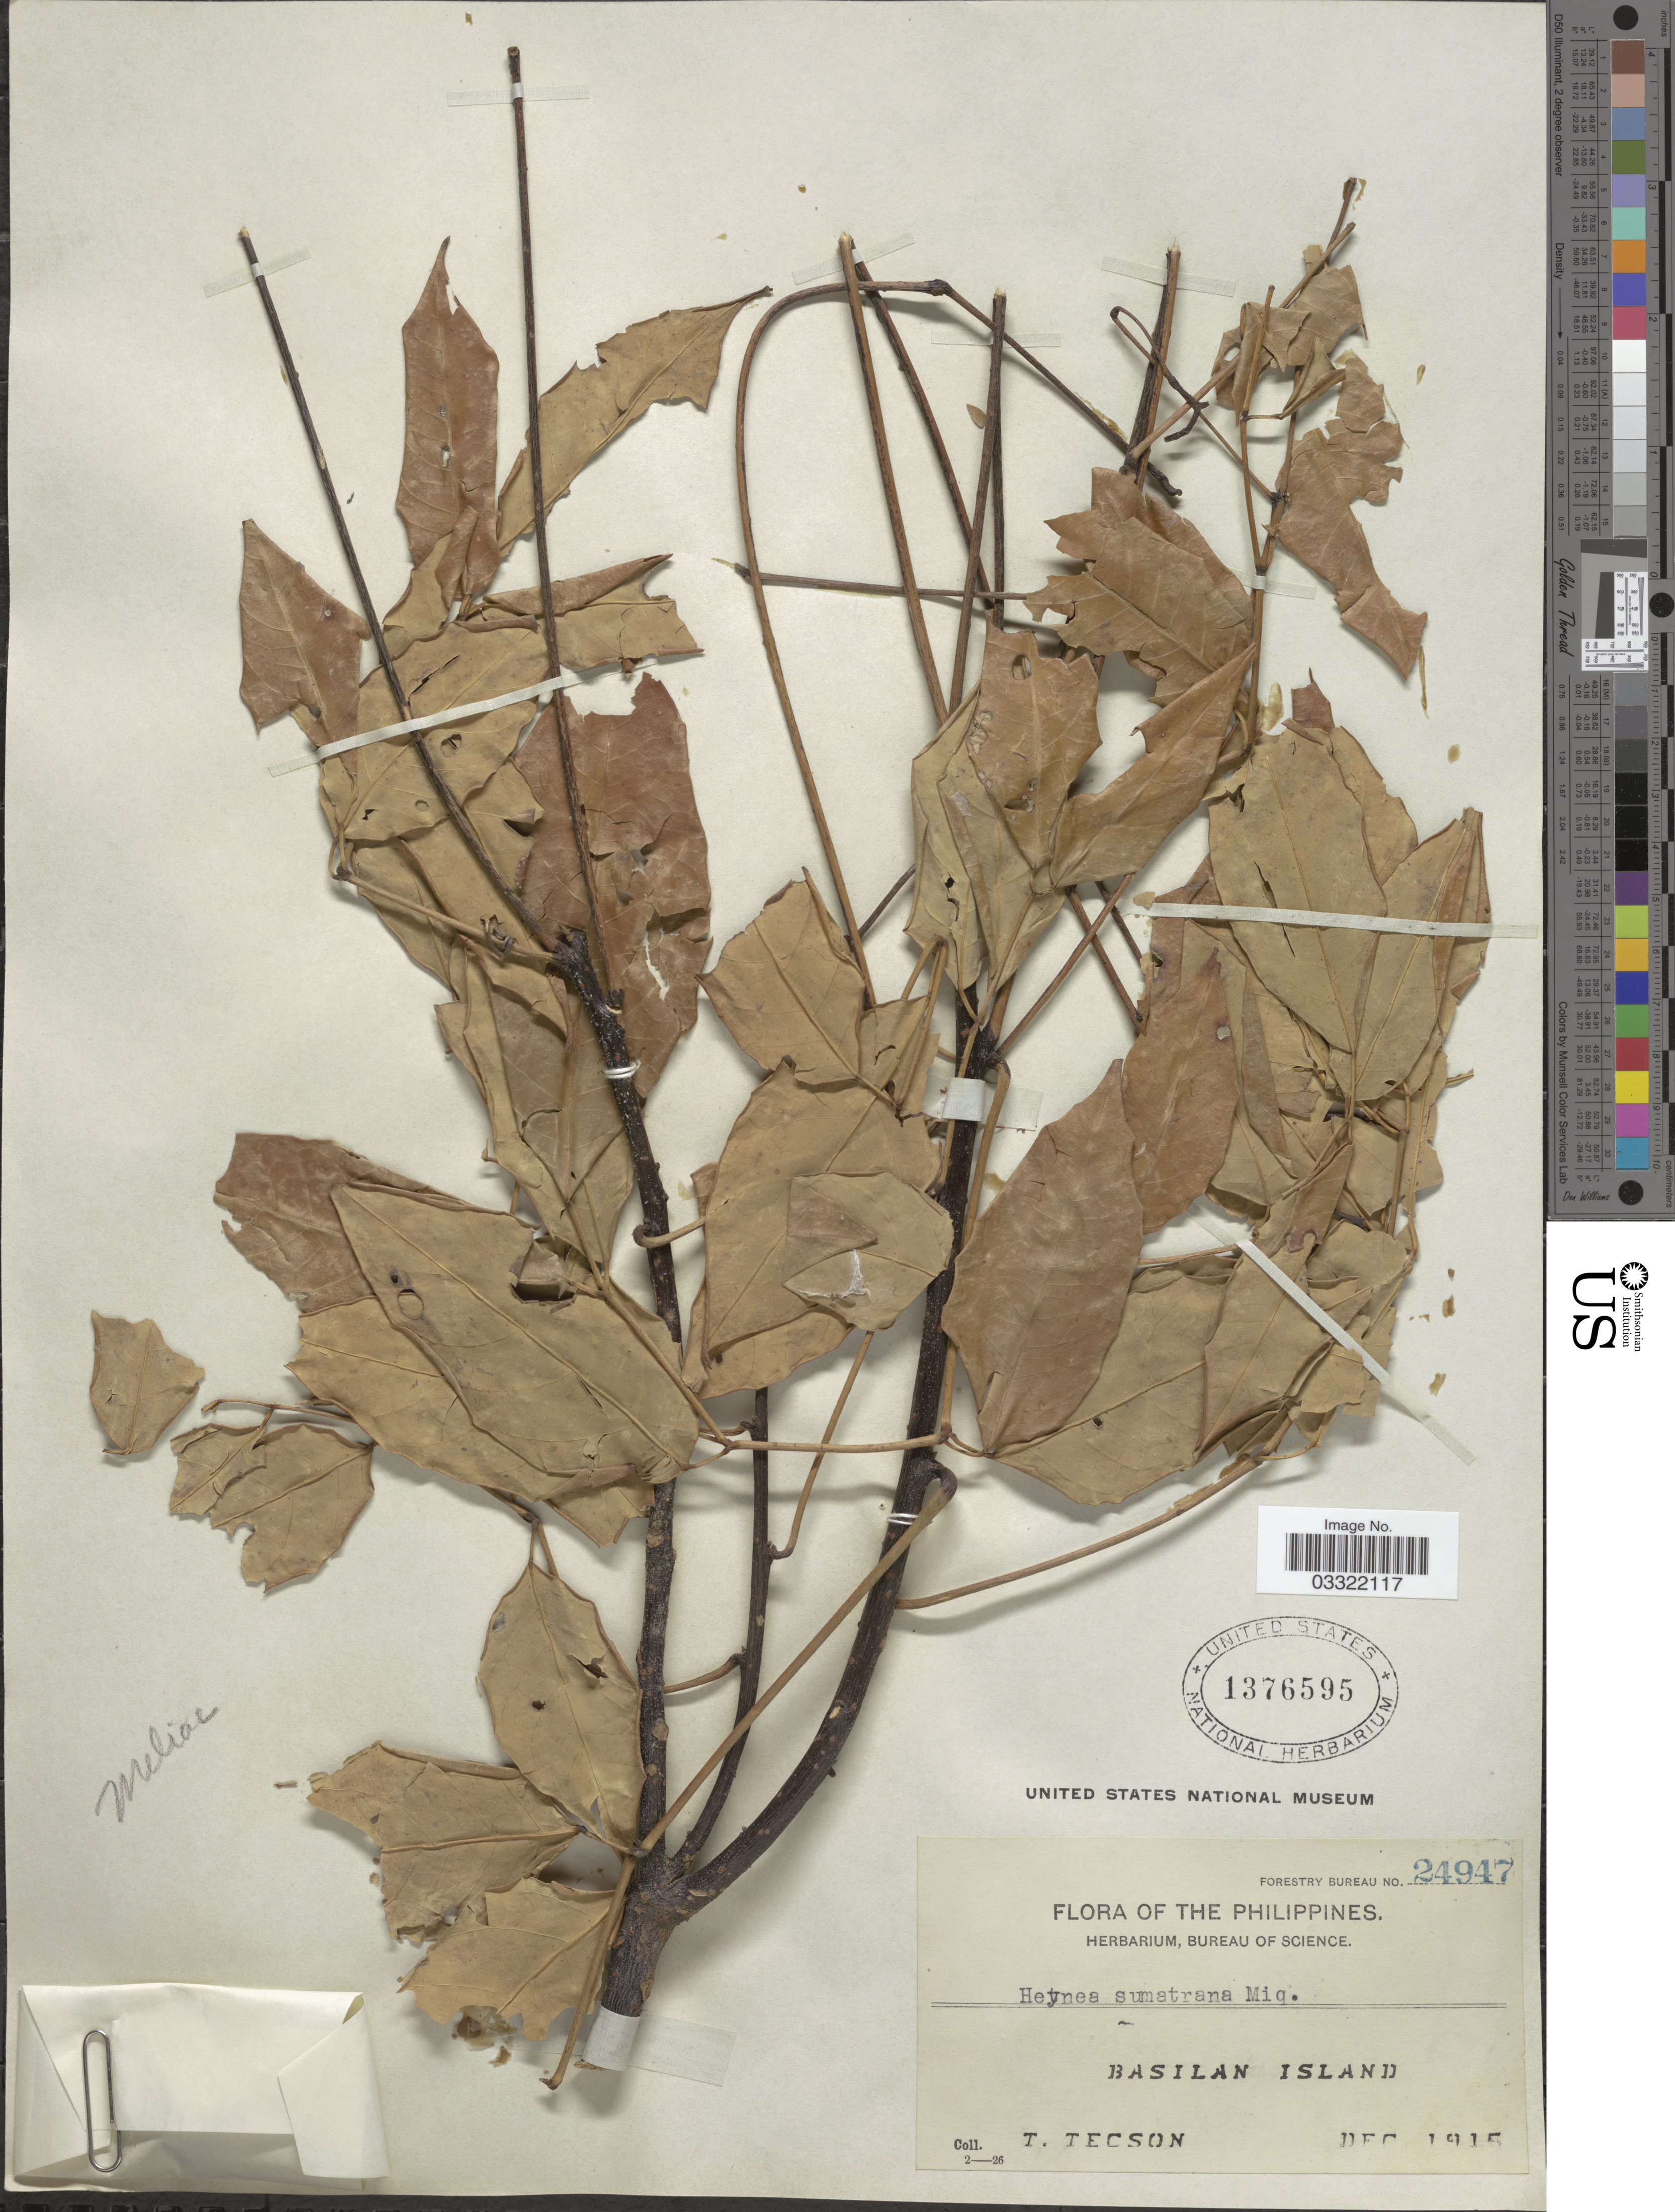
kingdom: Plantae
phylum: Tracheophyta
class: Magnoliopsida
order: Sapindales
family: Meliaceae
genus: Heynea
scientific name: Heynea sumatrana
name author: Mig.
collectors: T. Tecson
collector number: Forestry Bureau 24947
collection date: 1915-12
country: Philippines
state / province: Muslim Mindanao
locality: Basilan Island.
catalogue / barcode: US 1376595